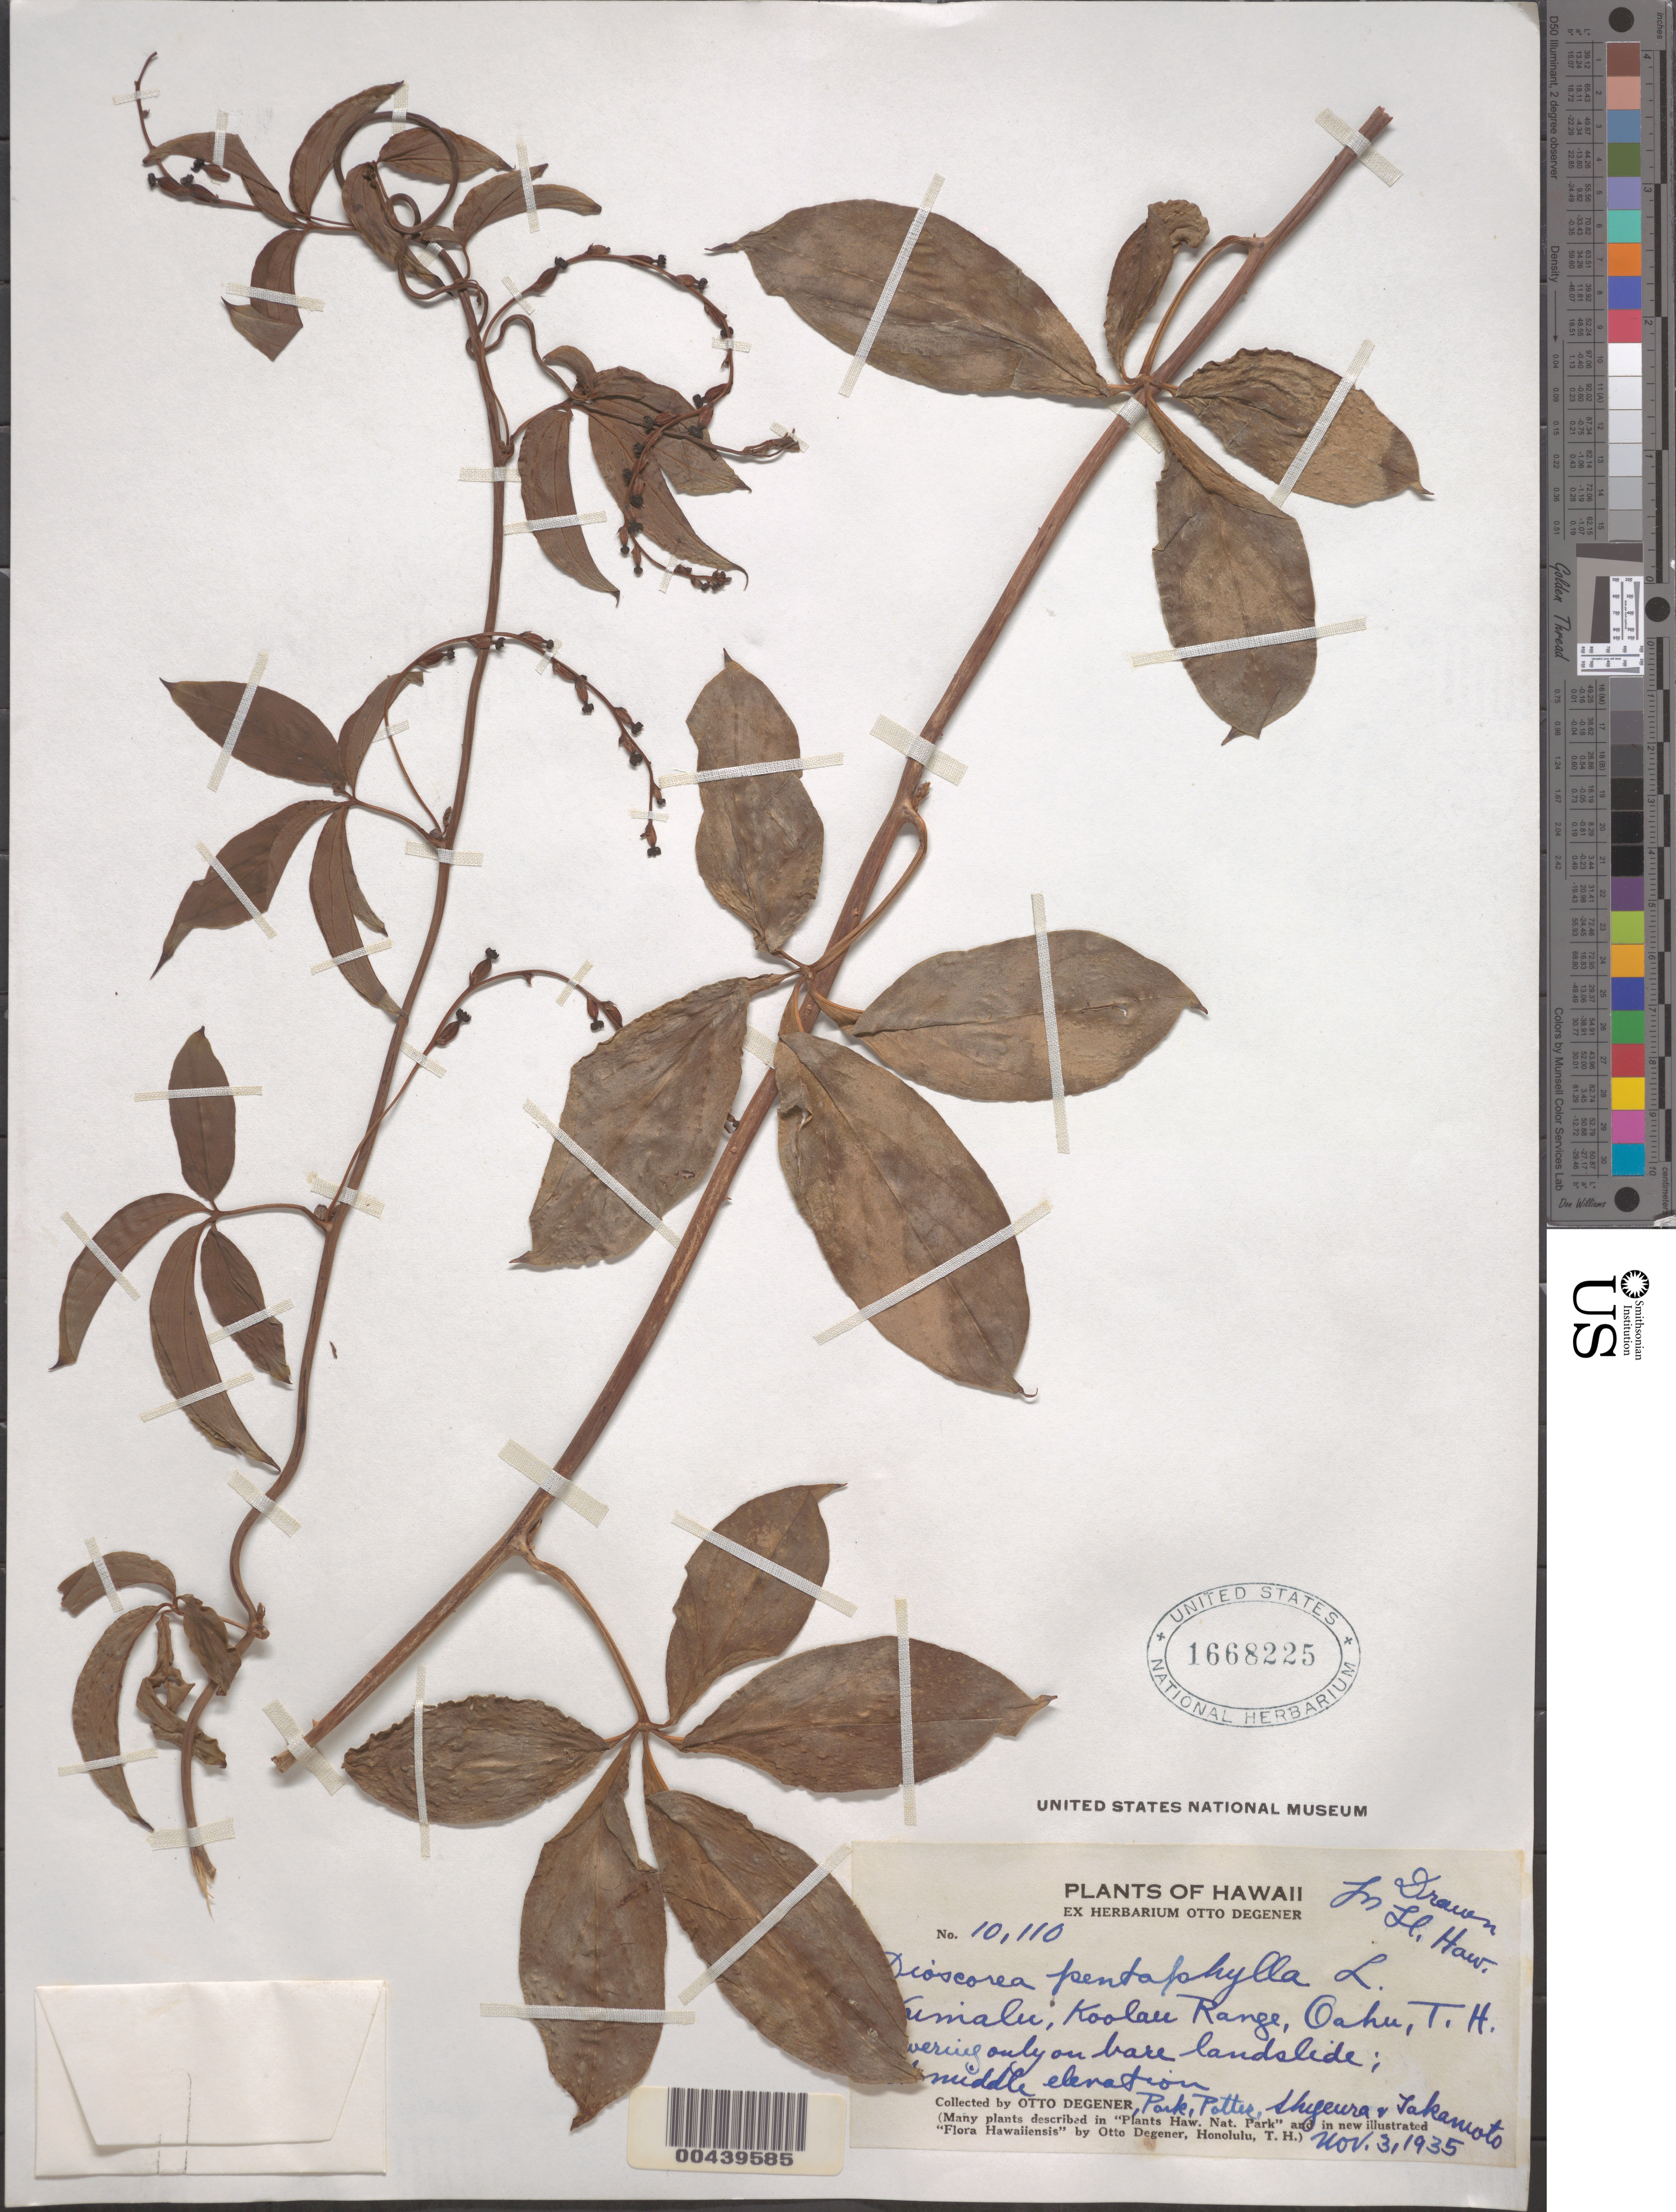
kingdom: Plantae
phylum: Tracheophyta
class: Liliopsida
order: Dioscoreales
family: Dioscoreaceae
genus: Dioscorea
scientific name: Dioscorea pentaphylla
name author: L.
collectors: O. Degener, Park, Potter, Shigeura & -. Takamoto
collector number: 10110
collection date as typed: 3 Nov 1935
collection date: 1935-11-03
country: United States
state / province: Hawaii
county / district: Honolulu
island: Oahu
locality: Waimalu, Koolau Range, at middle elevation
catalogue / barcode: US 1668225